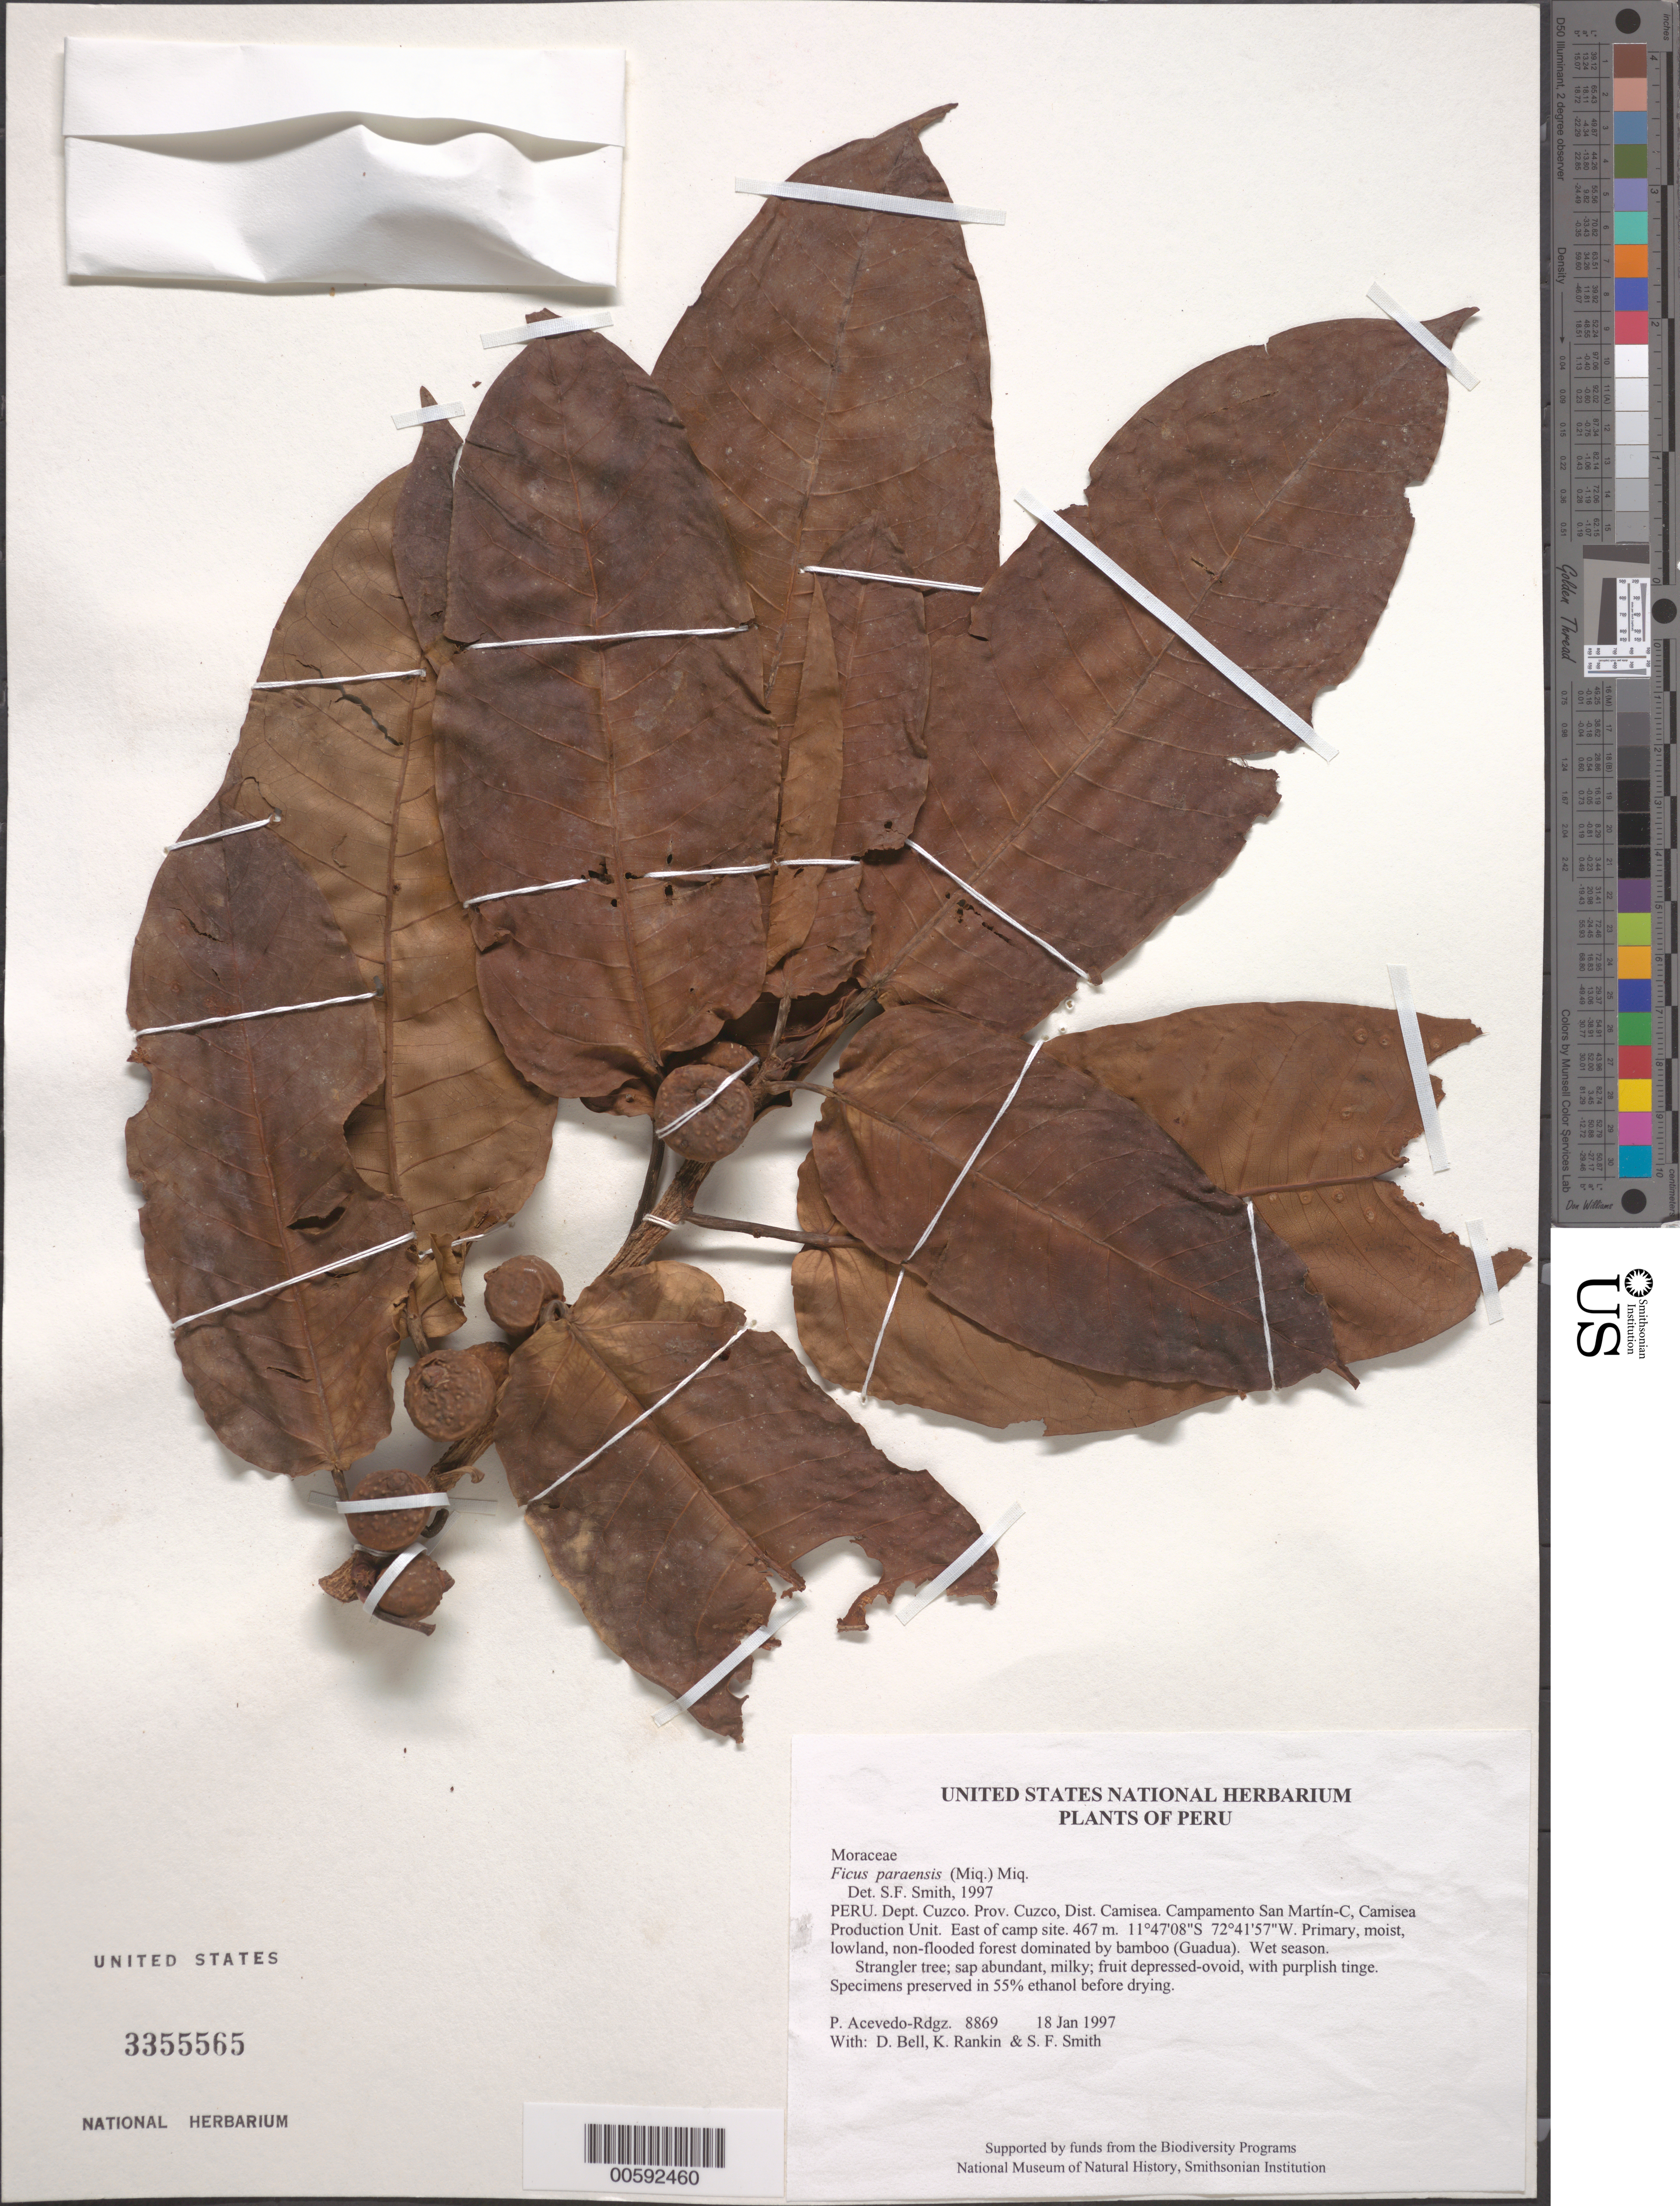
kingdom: Plantae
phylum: Tracheophyta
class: Magnoliopsida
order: Rosales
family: Moraceae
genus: Ficus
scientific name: Ficus paraensis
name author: (Miq.) Miq.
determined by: Smith, Stephen F., (US), NMNH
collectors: P. Acevedo-Rodr., D. A. Bell, K. B. Rankin & S.F. Smith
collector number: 8869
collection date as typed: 18 Jan 1997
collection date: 1997-01-18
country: Peru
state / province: Cusco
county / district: Cusco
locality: Districto Camisea, Campamento San Martín-C, Camisea Production Unit. East of camp site.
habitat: Primary, moist, lowland, non-flooded forest dominated by bamboo (Guadua). Wet season.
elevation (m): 467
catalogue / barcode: US 3355565